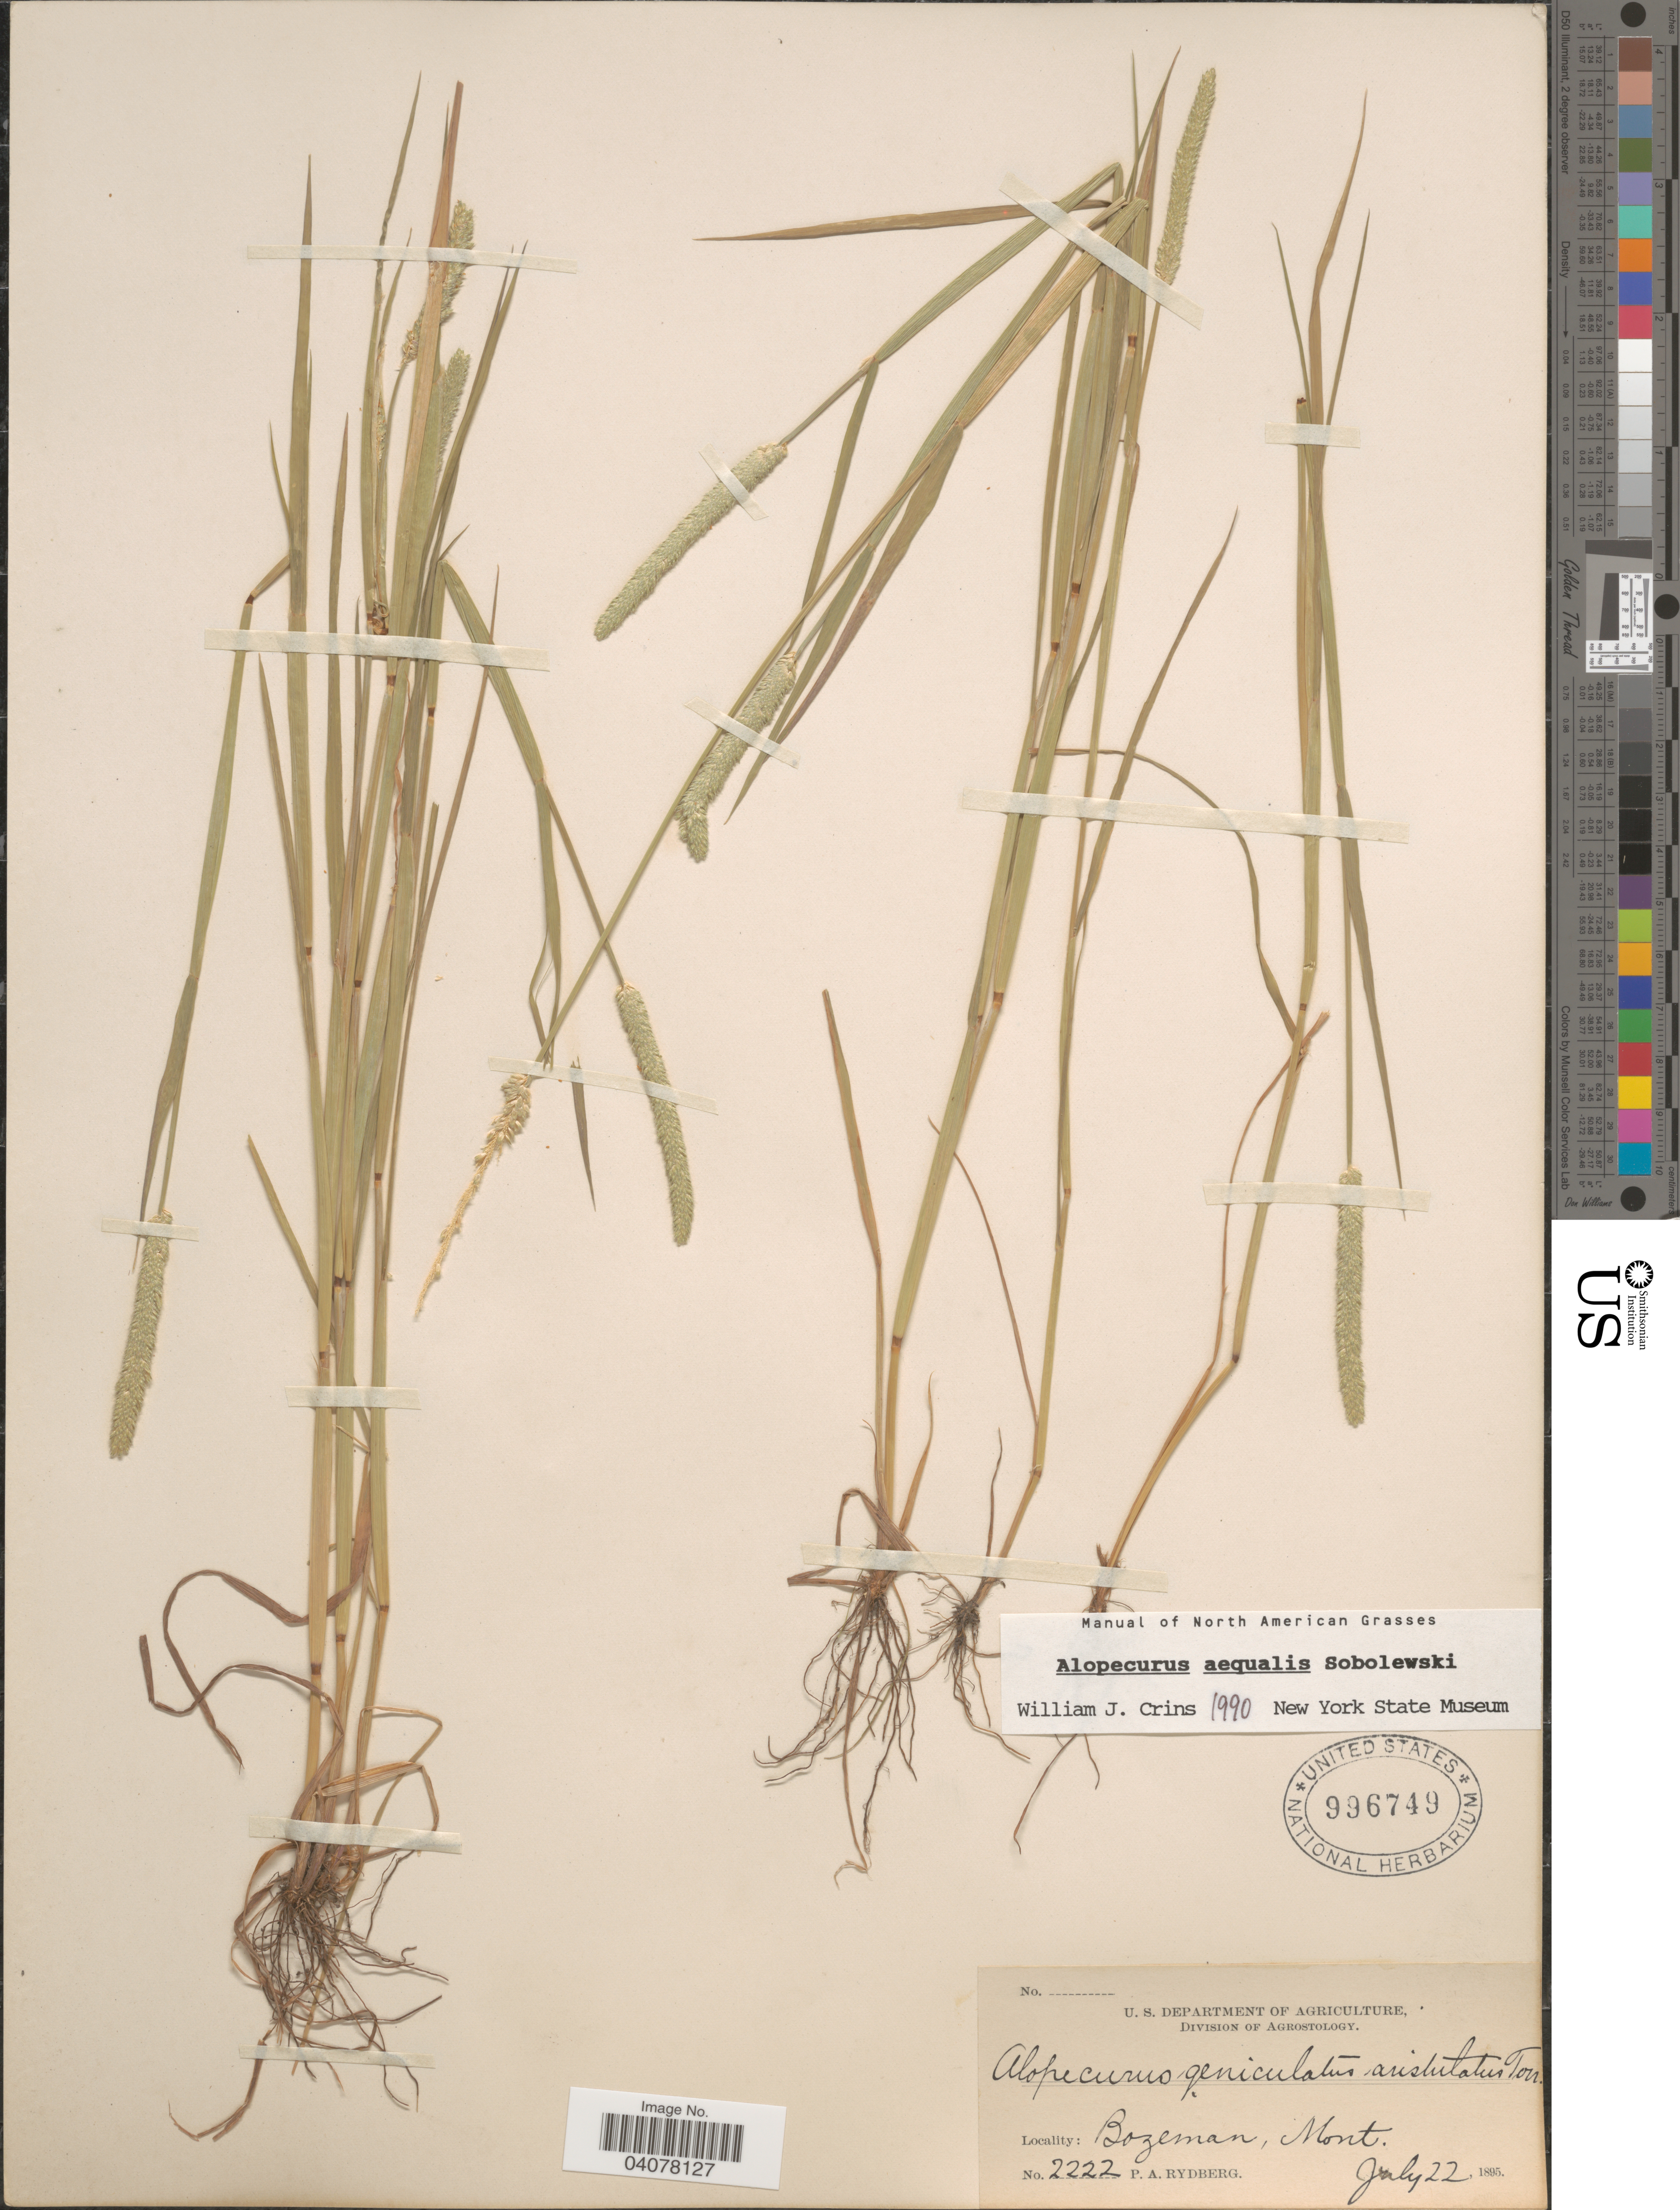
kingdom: Plantae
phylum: Tracheophyta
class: Liliopsida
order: Poales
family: Poaceae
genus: Alopecurus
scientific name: Alopecurus aequalis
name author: Sobol.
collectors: P. A. Rydberg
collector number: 2222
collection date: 1895-07-22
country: United States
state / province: Montana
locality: Bozeman.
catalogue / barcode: US 996749